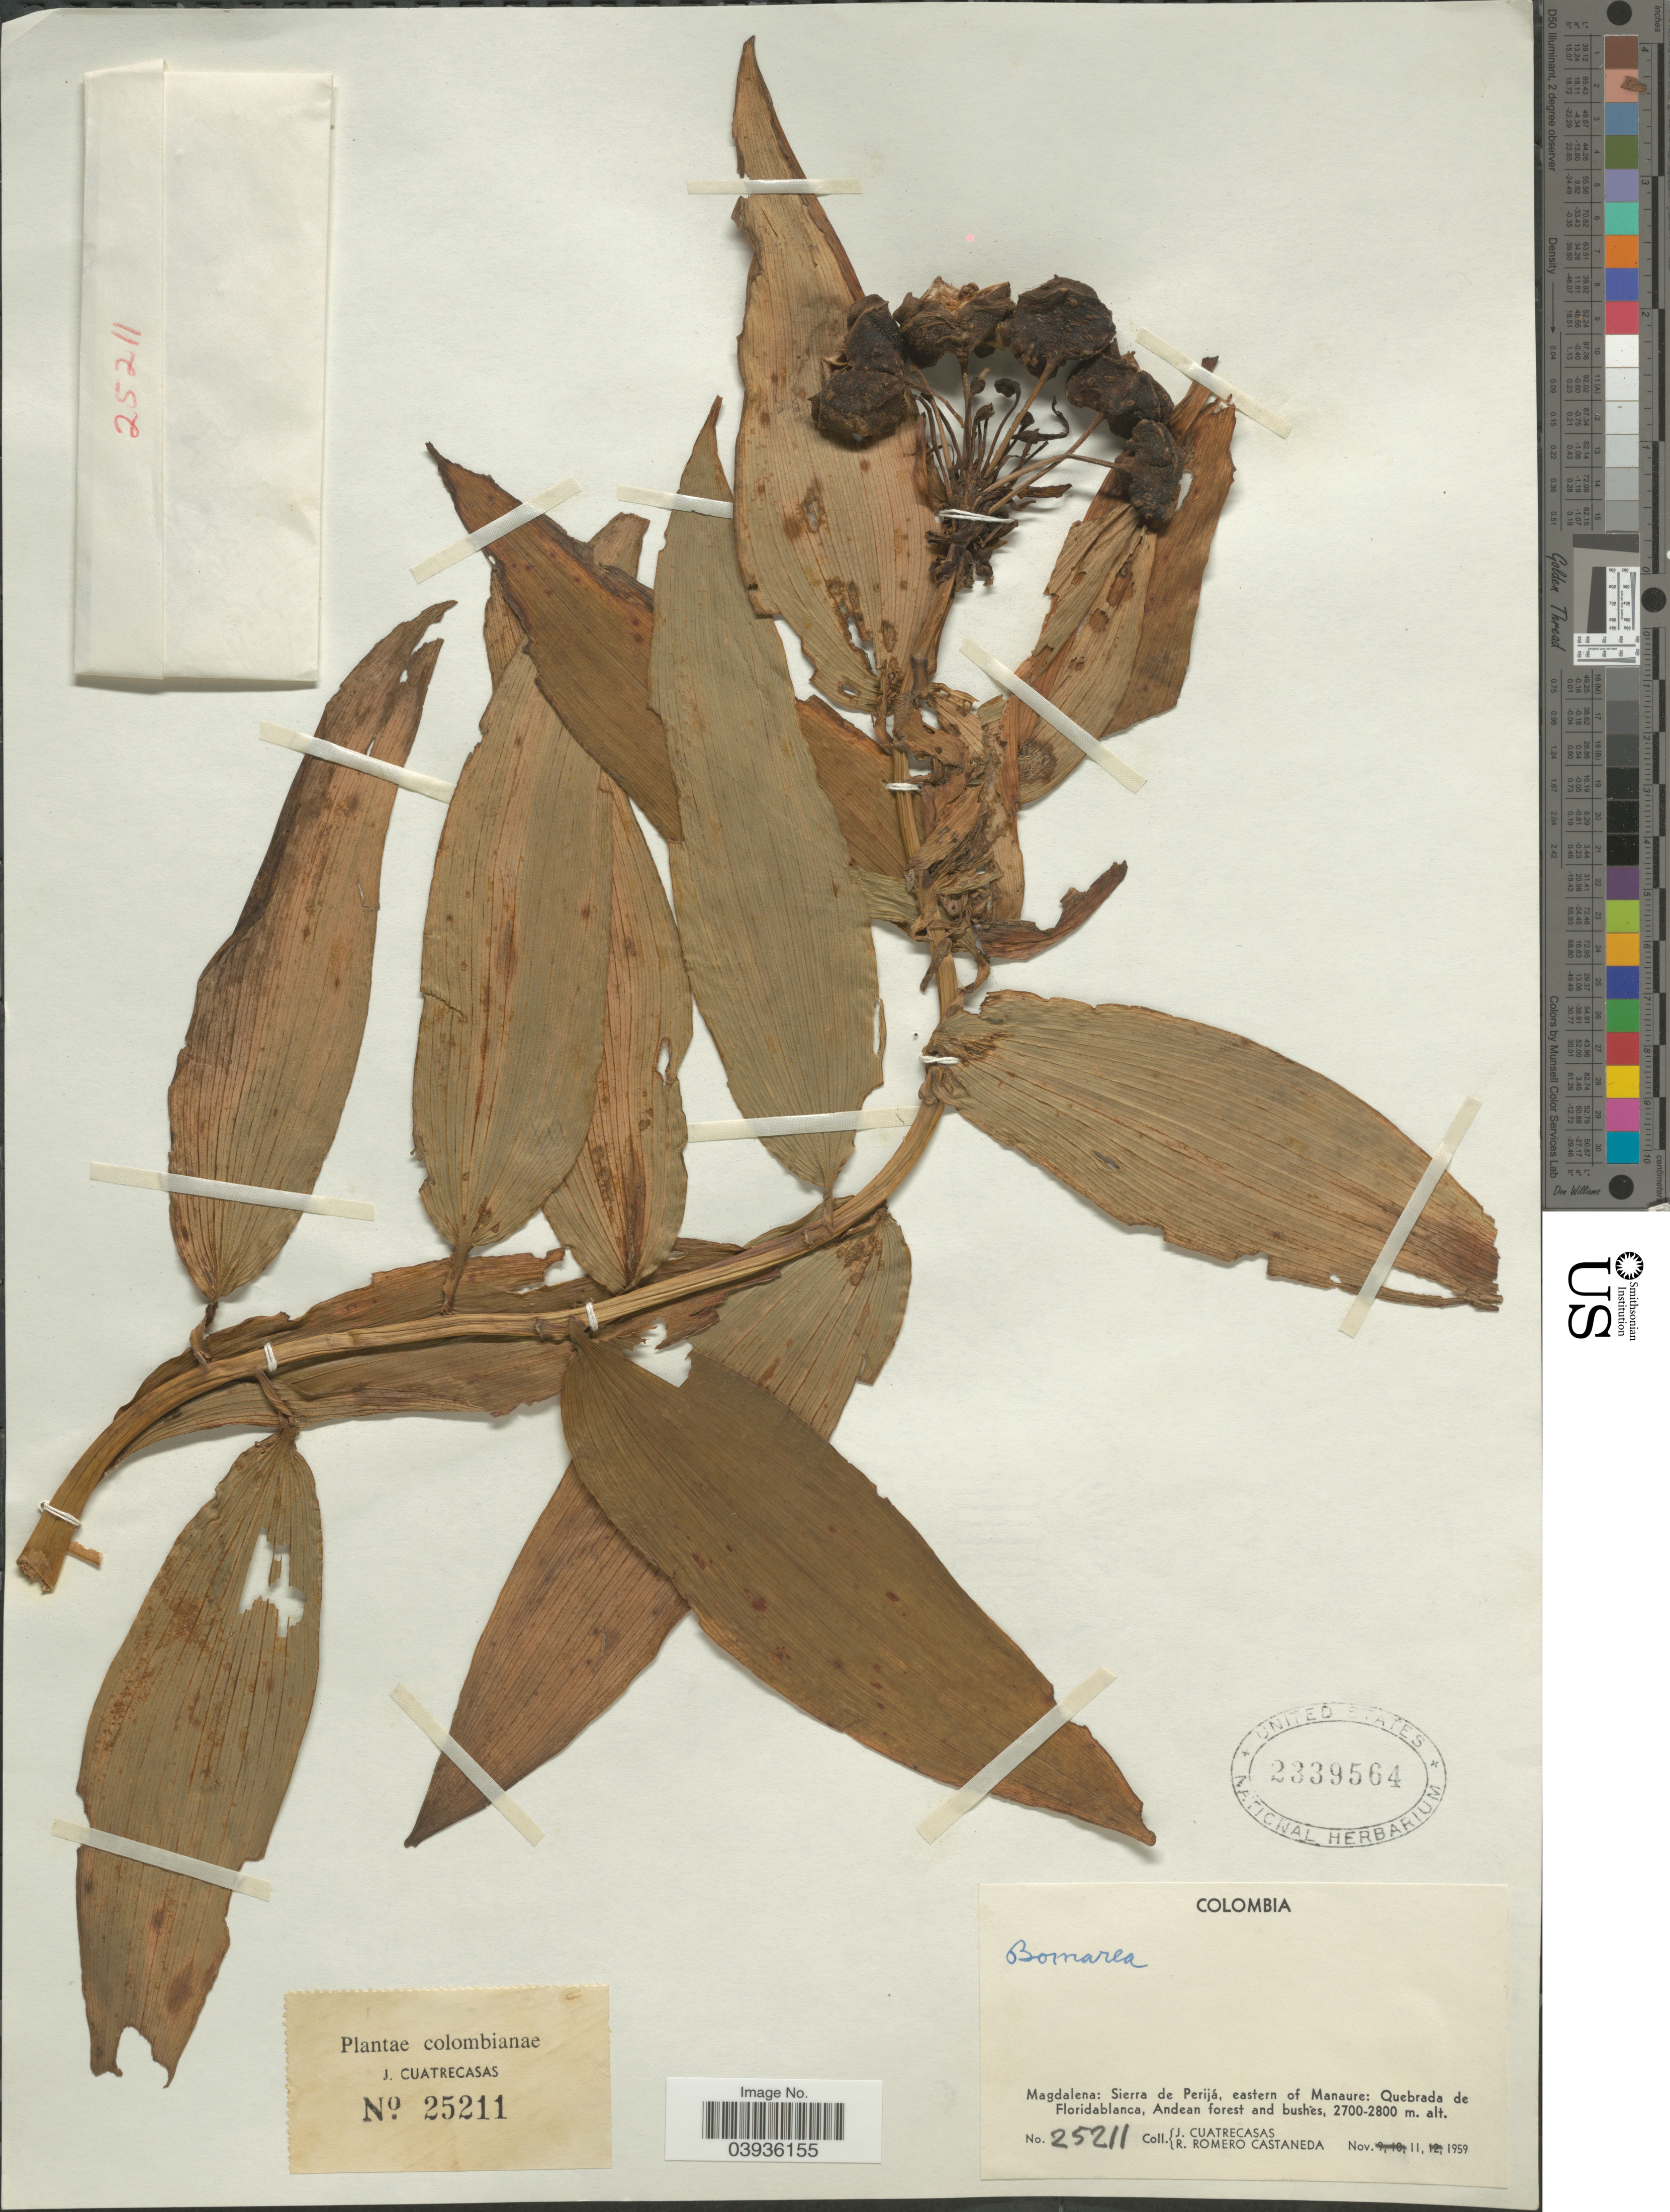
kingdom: Plantae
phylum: Tracheophyta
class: Liliopsida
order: Liliales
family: Alstroemeriaceae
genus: Bomarea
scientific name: Bomarea sp.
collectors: J. Cuatrecasas & R. Romero Castañeda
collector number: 25211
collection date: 1959-11-11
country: Colombia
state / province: Magdalena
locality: Sierra de Perijá, eastern of Manaure: Quebrada de Floridablanca, Andean forest and bushes.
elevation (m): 2700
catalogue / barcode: US 2339564